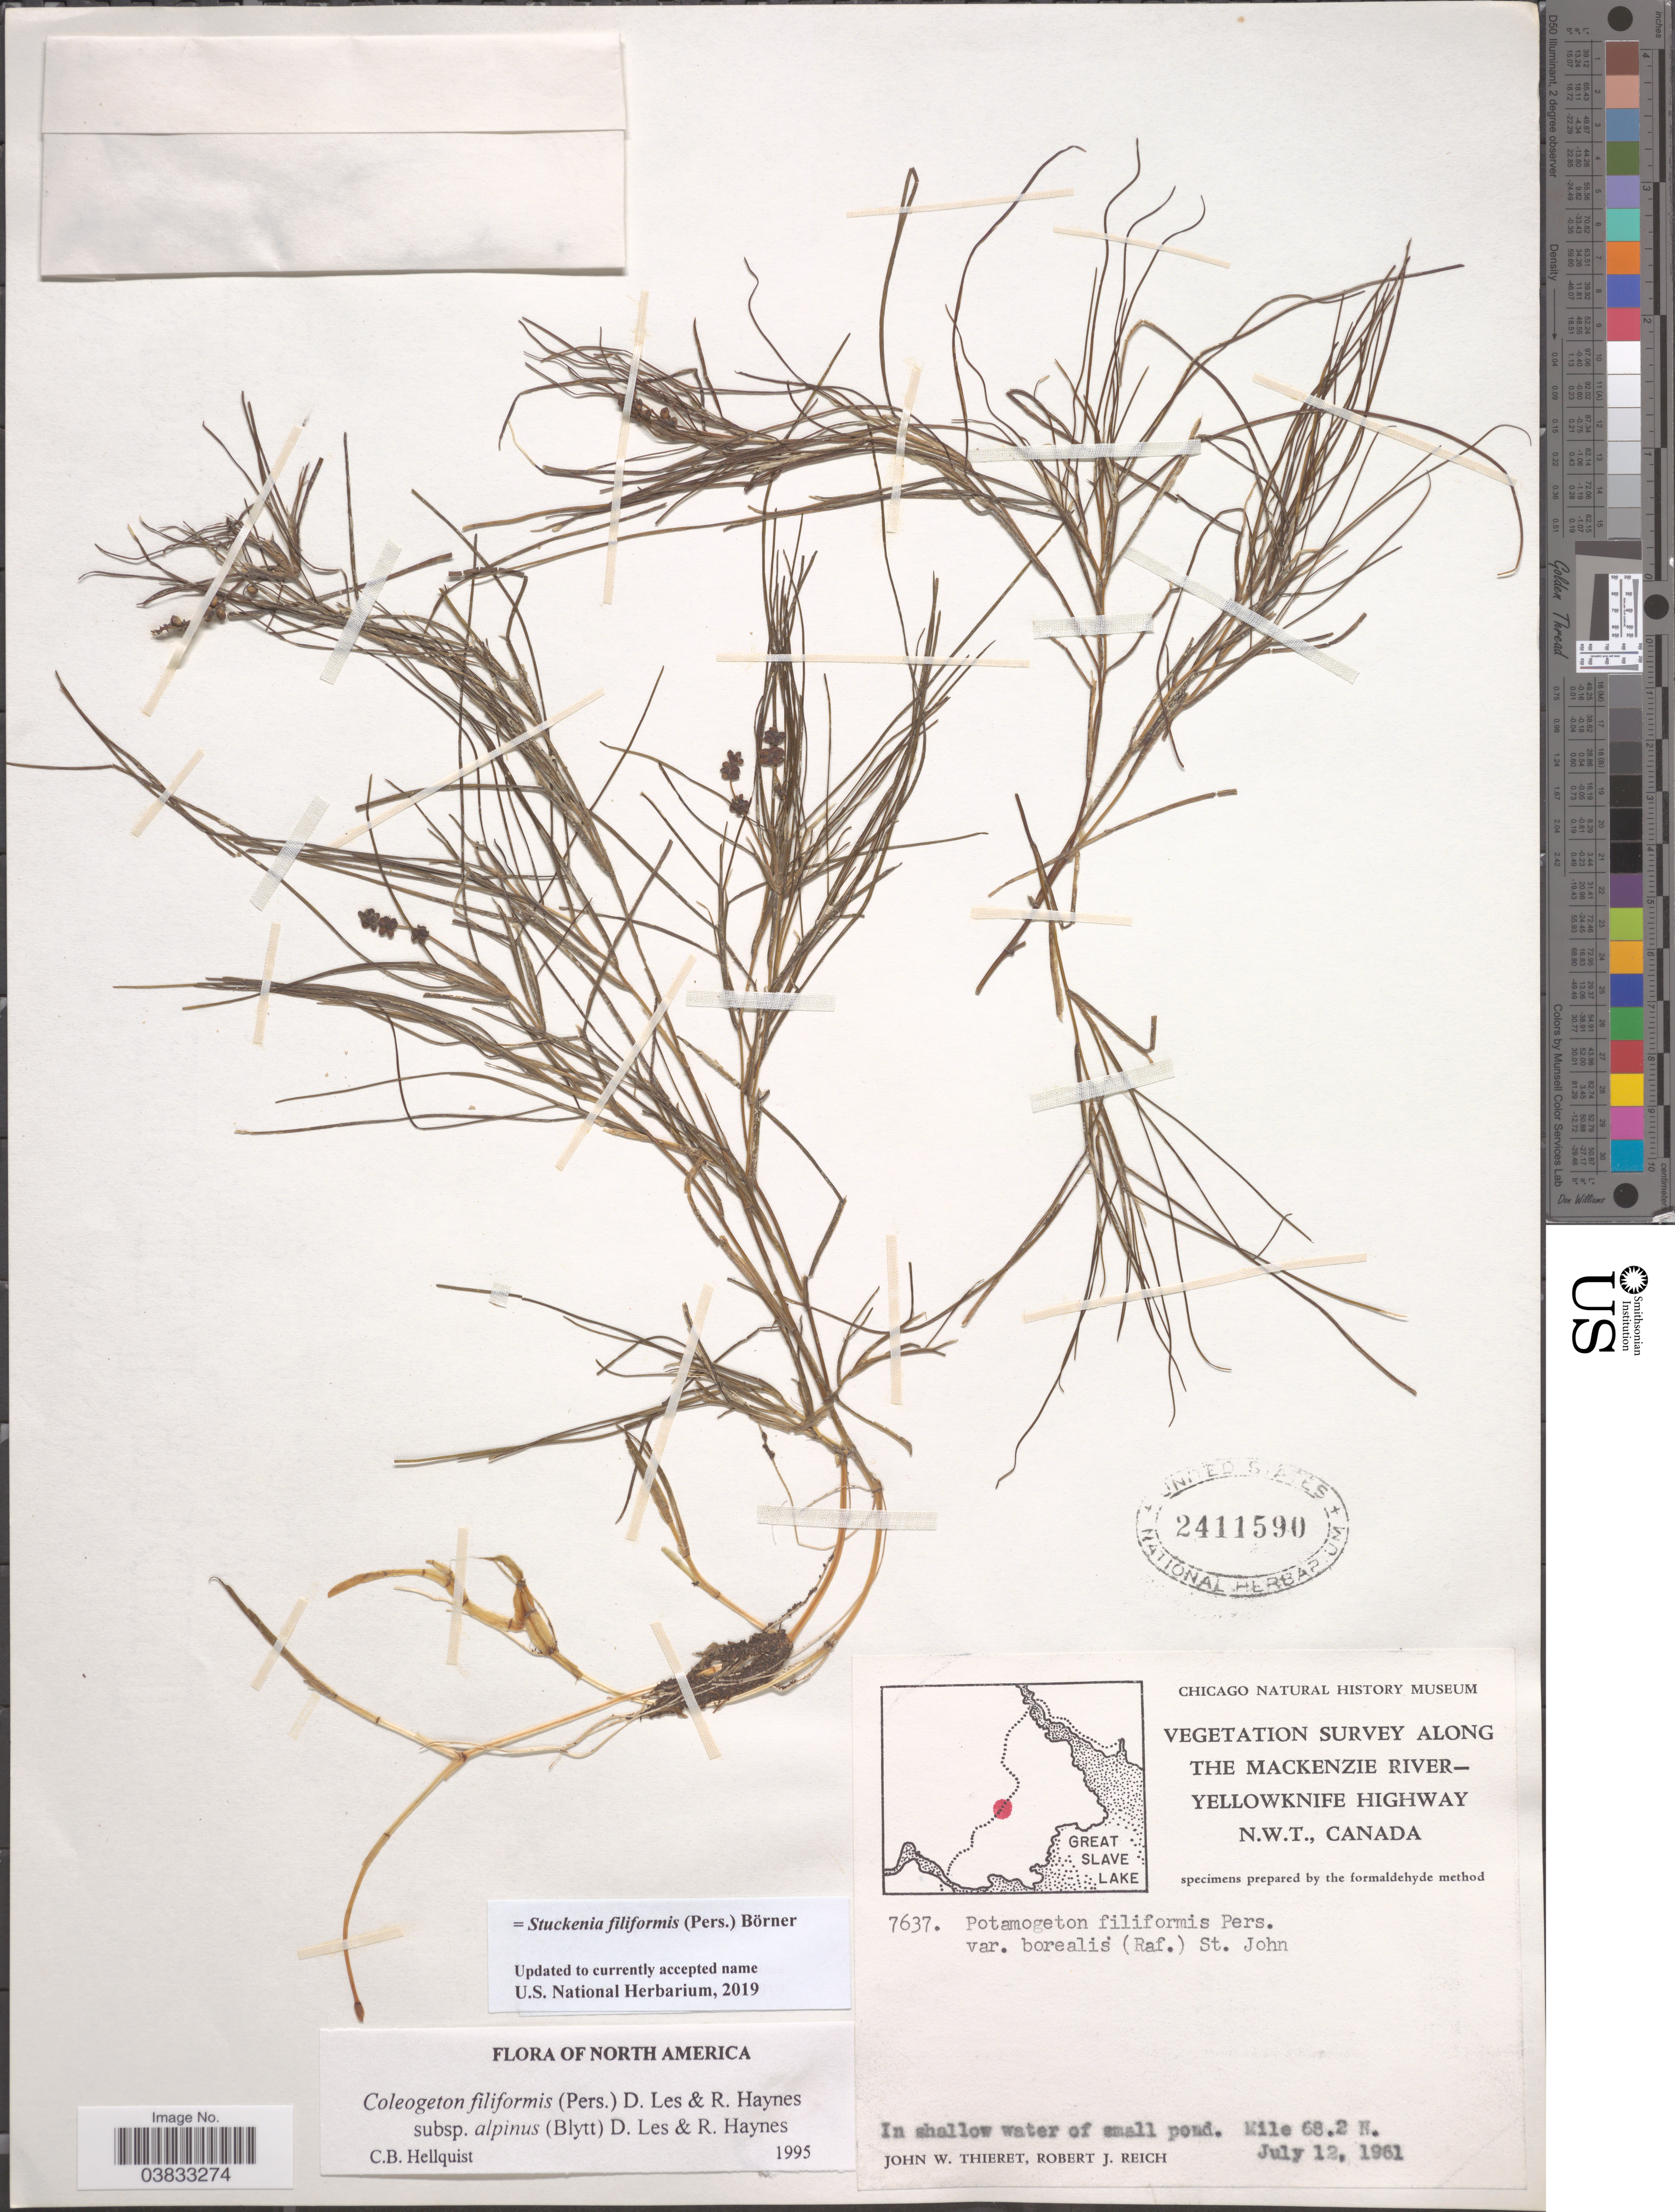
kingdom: Plantae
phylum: Tracheophyta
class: Liliopsida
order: Alismatales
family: Potamogetonaceae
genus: Stuckenia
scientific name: Stuckenia filiformis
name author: (Pers.) Börner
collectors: J. W. Thieret & R. Reich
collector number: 7637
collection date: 1981-07-12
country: Canada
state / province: Northwest Territories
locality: Along The Mackenzie River-Yellowknife Highwa N.W.T. Mile 68.2 N.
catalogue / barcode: US 2411590